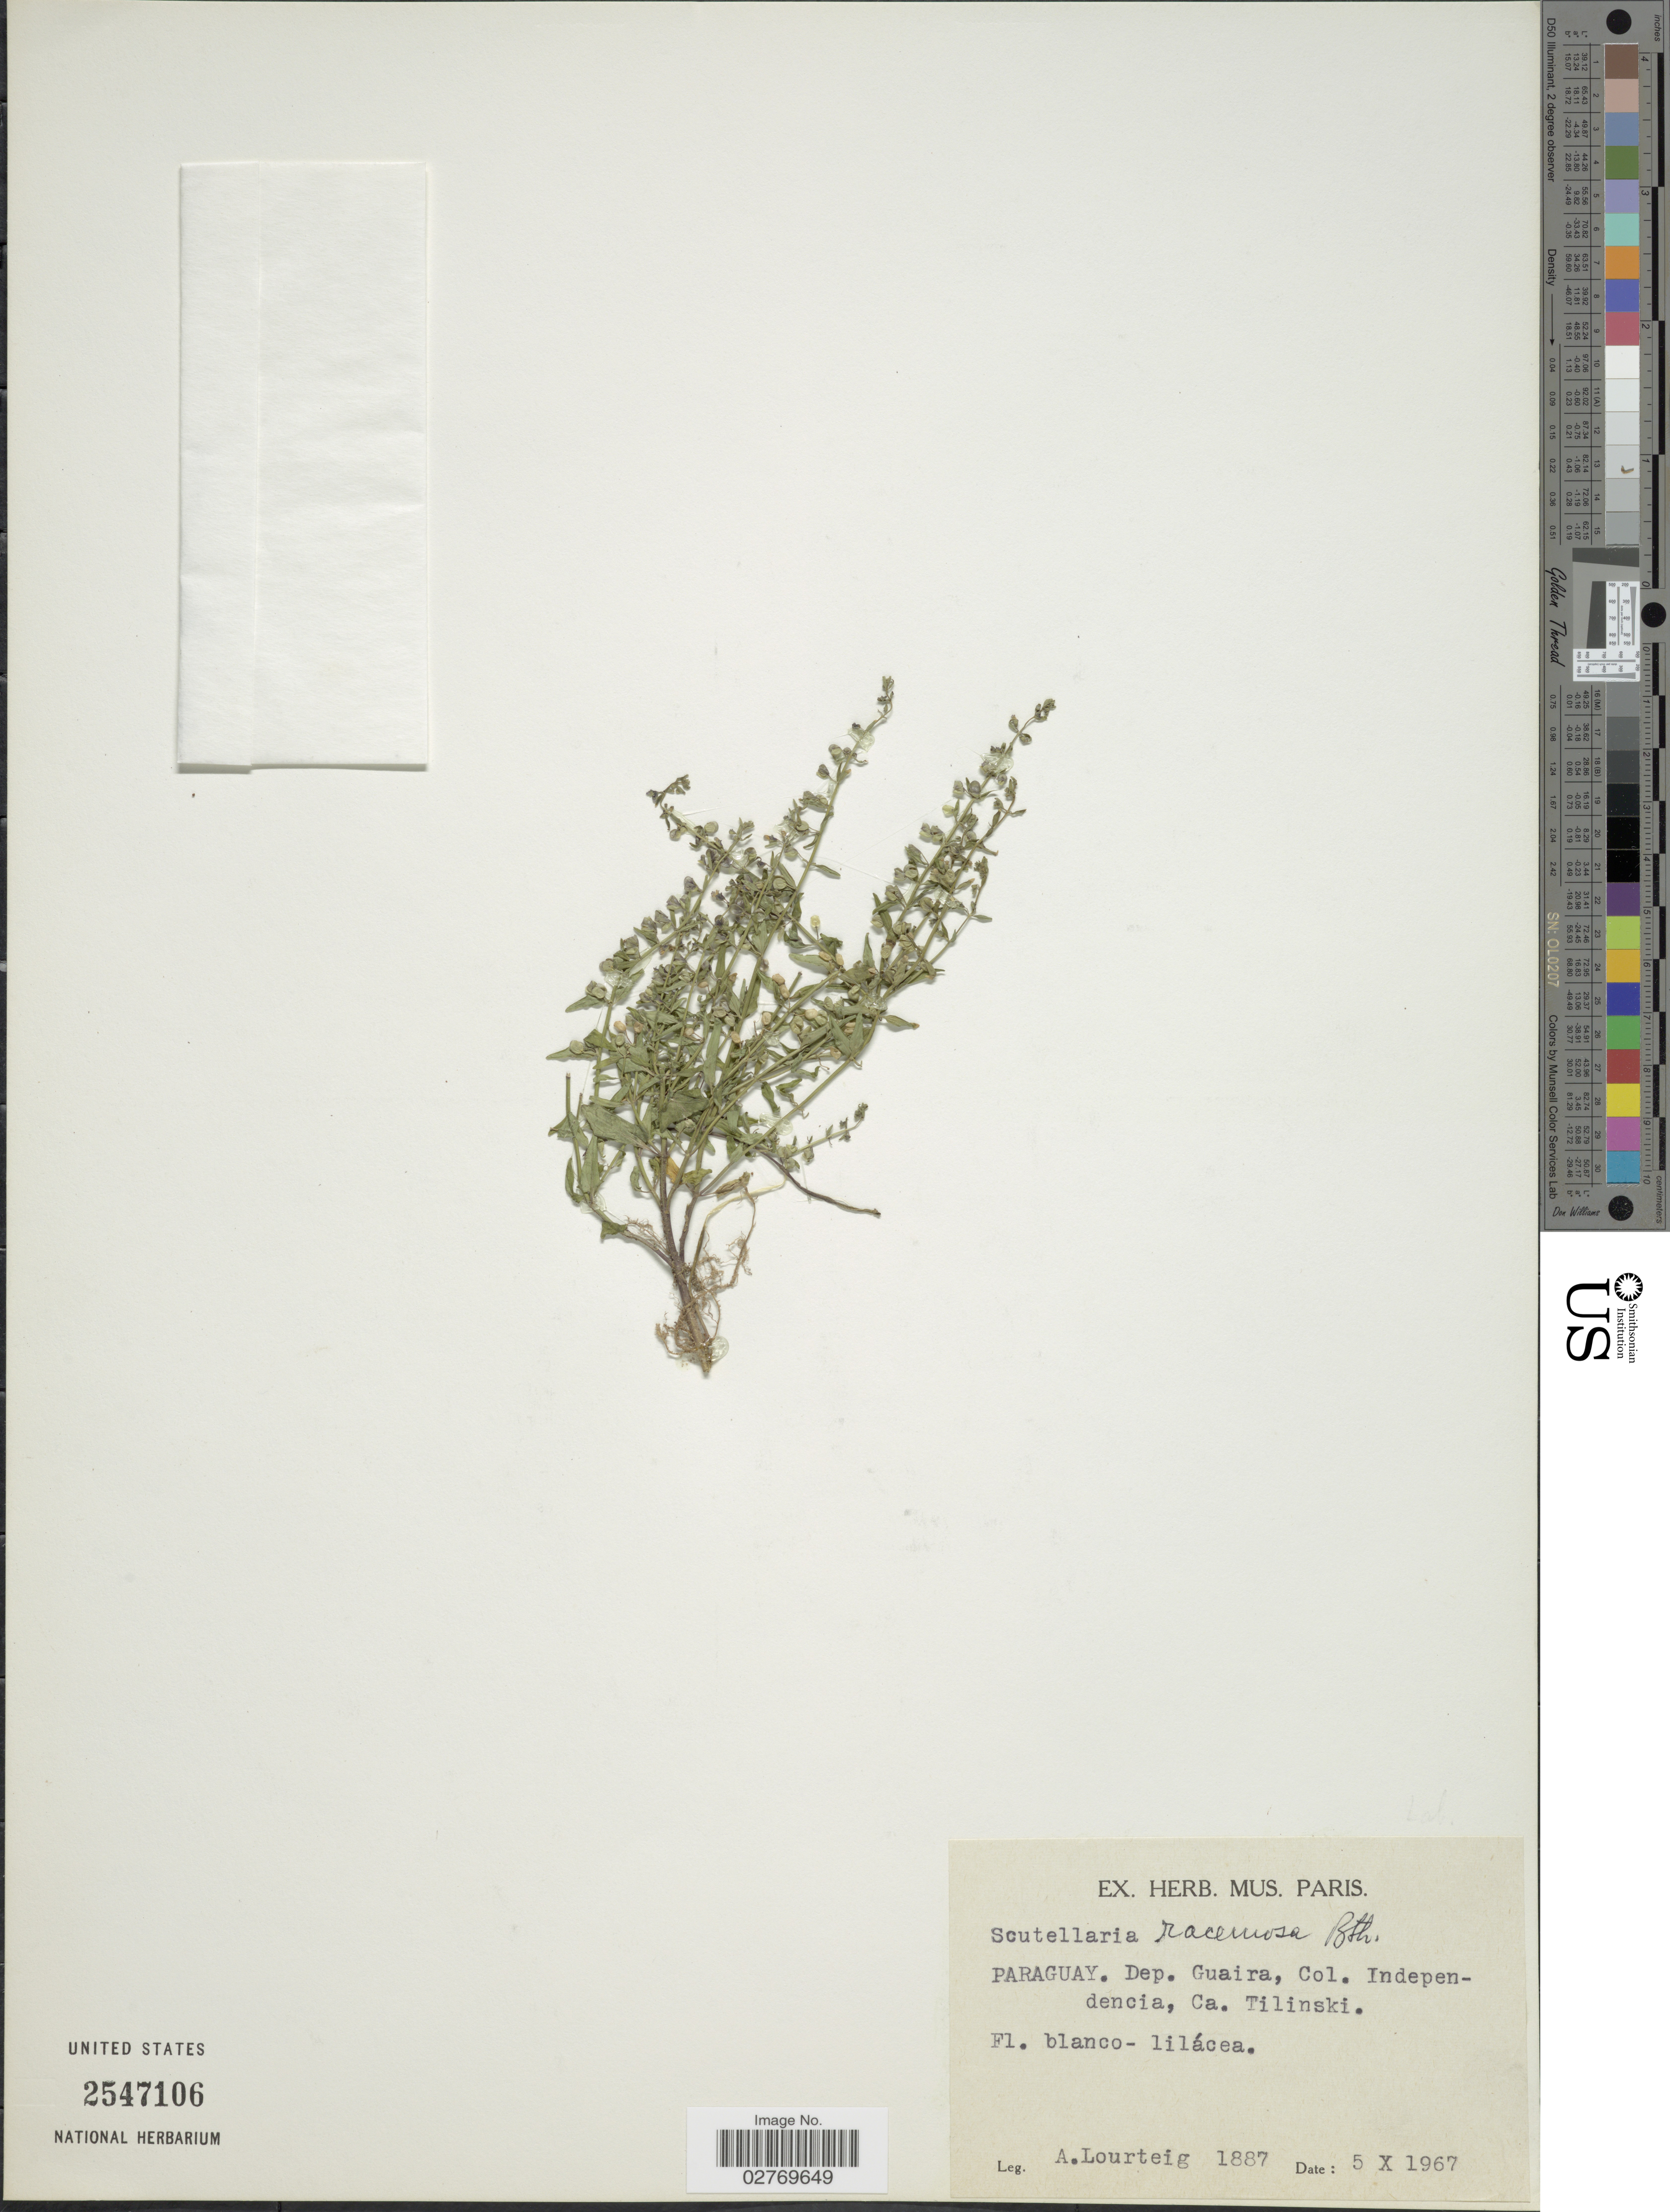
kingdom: Plantae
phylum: Tracheophyta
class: Magnoliopsida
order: Lamiales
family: Lamiaceae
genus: Scutellaria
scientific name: Scutellaria racemosa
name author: Pers.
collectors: A. Lourteig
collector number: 1887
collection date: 1967-10-05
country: Paraguay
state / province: Guaira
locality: Col. Independencia, Ca. Tilinski.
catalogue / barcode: US 2547106